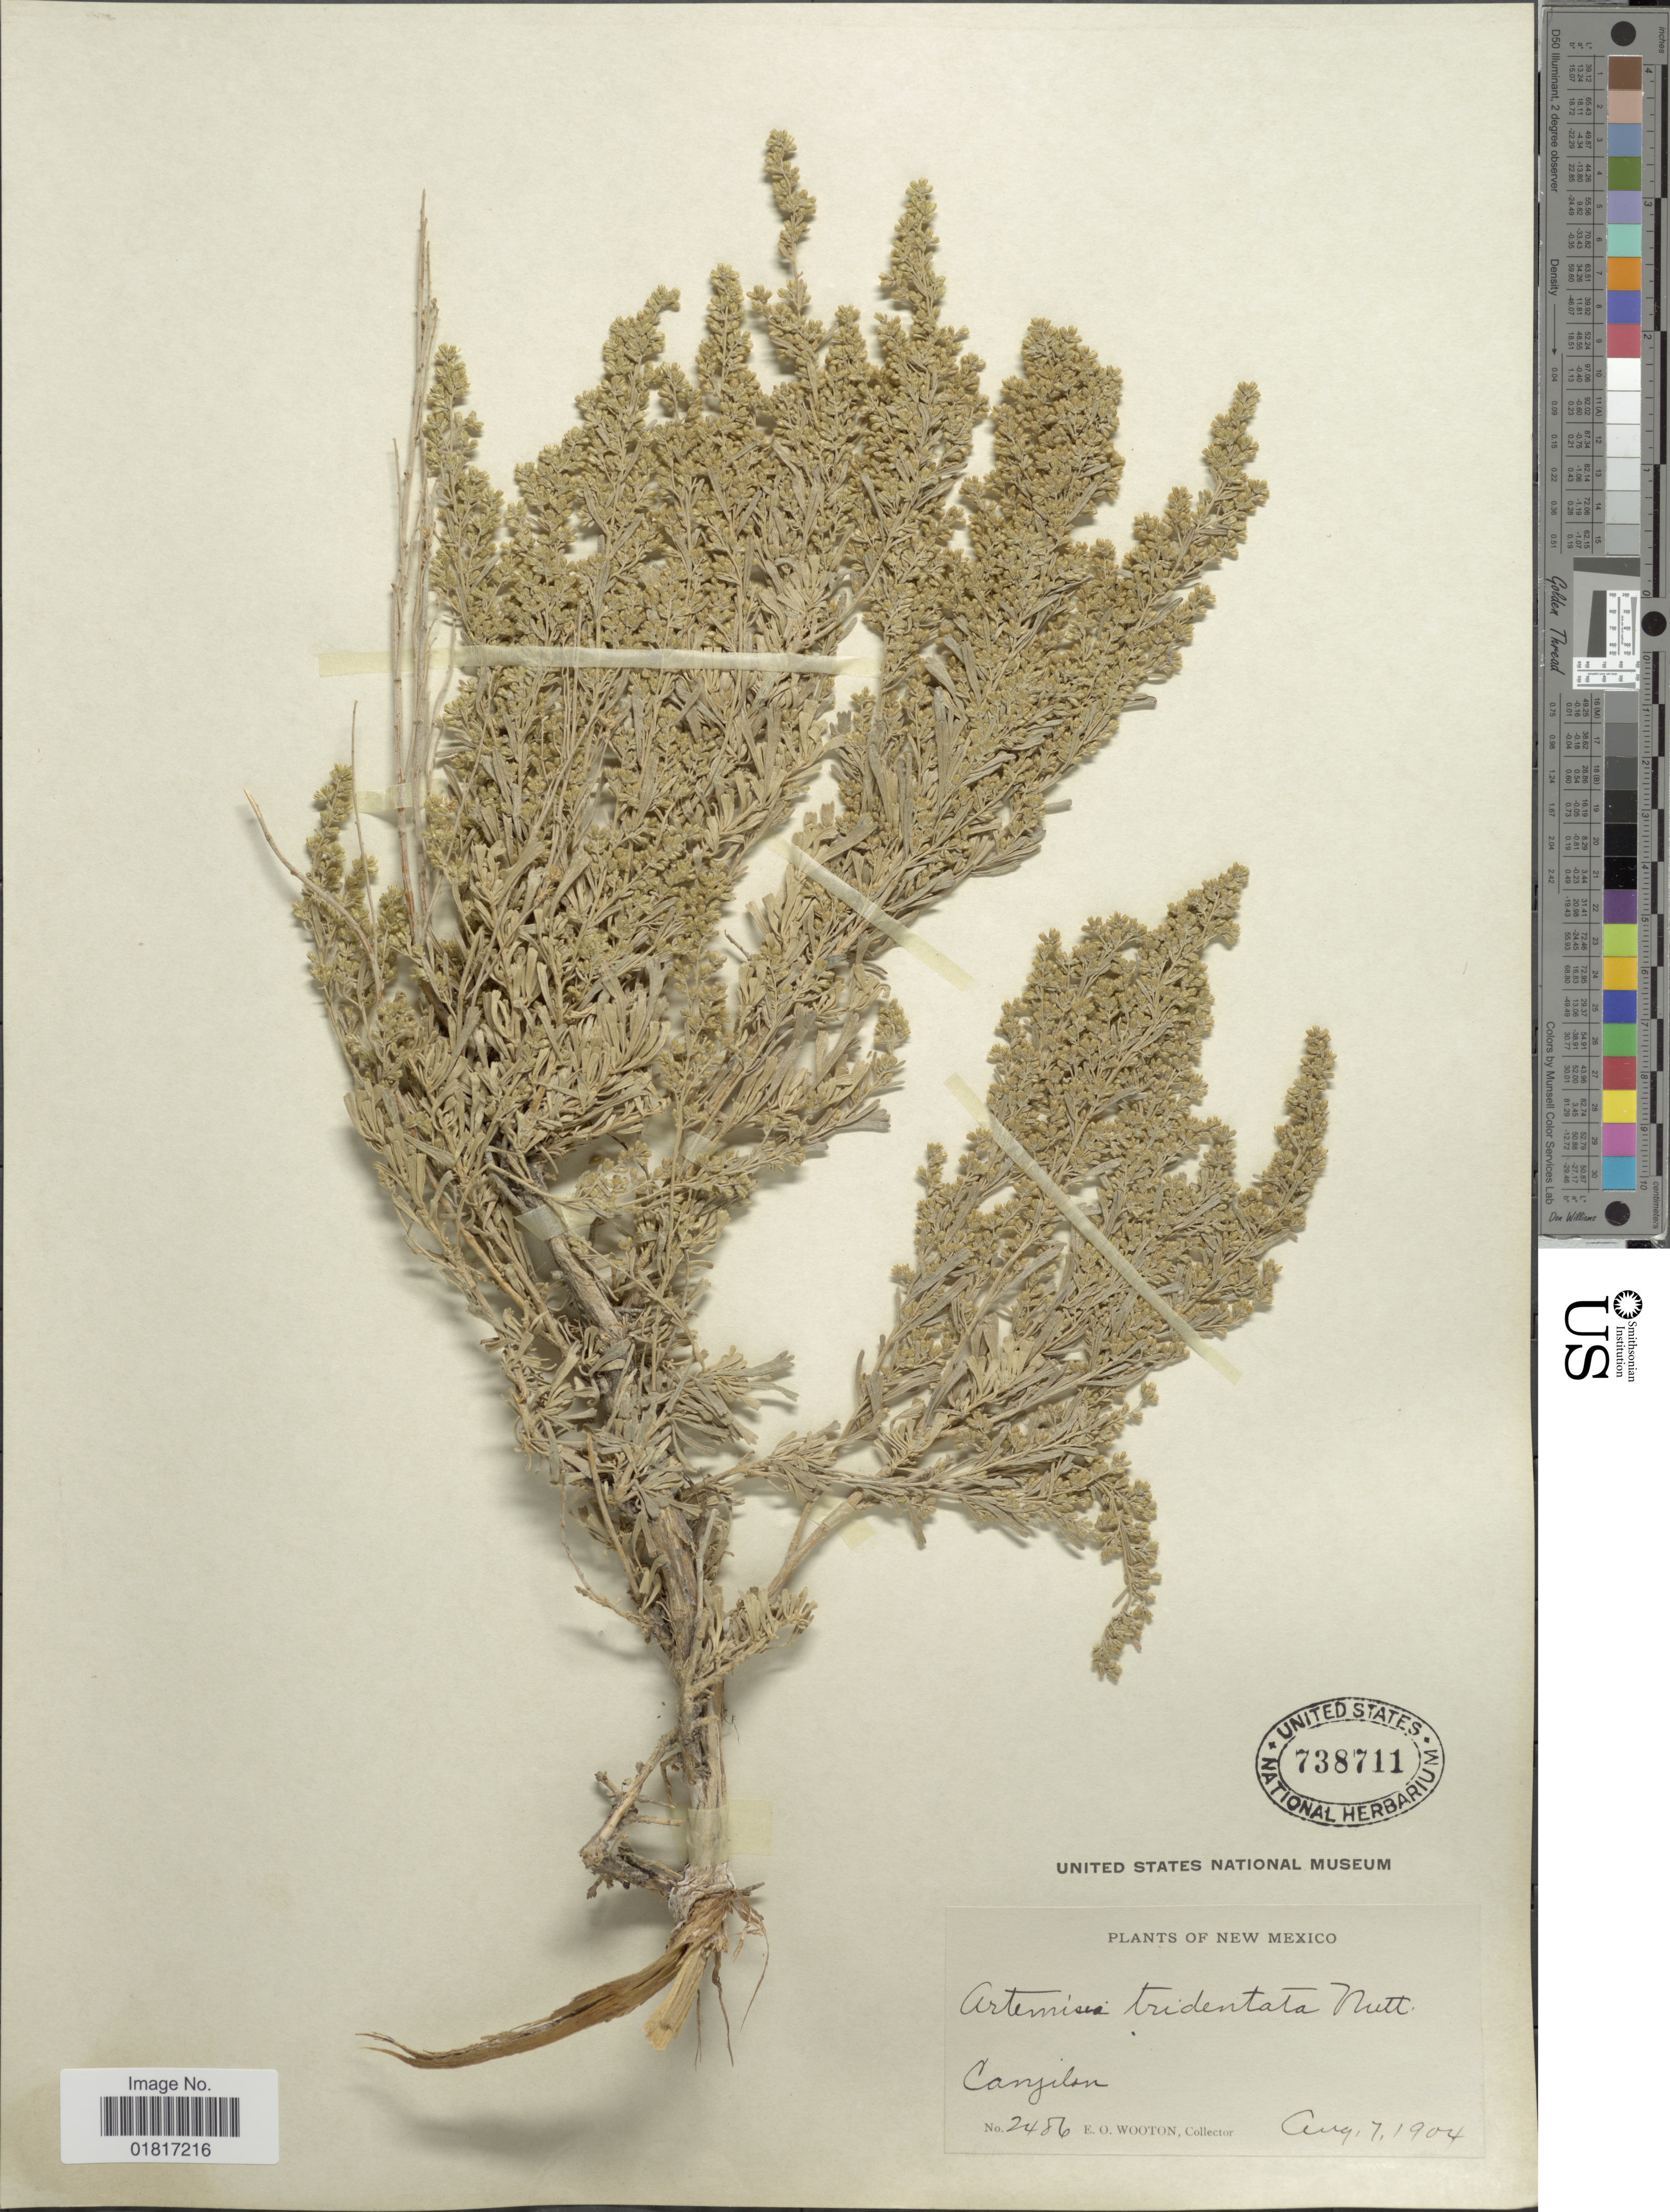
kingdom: Plantae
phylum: Tracheophyta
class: Magnoliopsida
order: Asterales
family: Asteraceae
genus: Artemisia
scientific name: Artemisia tridentata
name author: Nutt.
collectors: E. O. Wooton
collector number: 2486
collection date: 1904-08-07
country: United States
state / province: New Mexico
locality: Canjilon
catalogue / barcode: US 738711